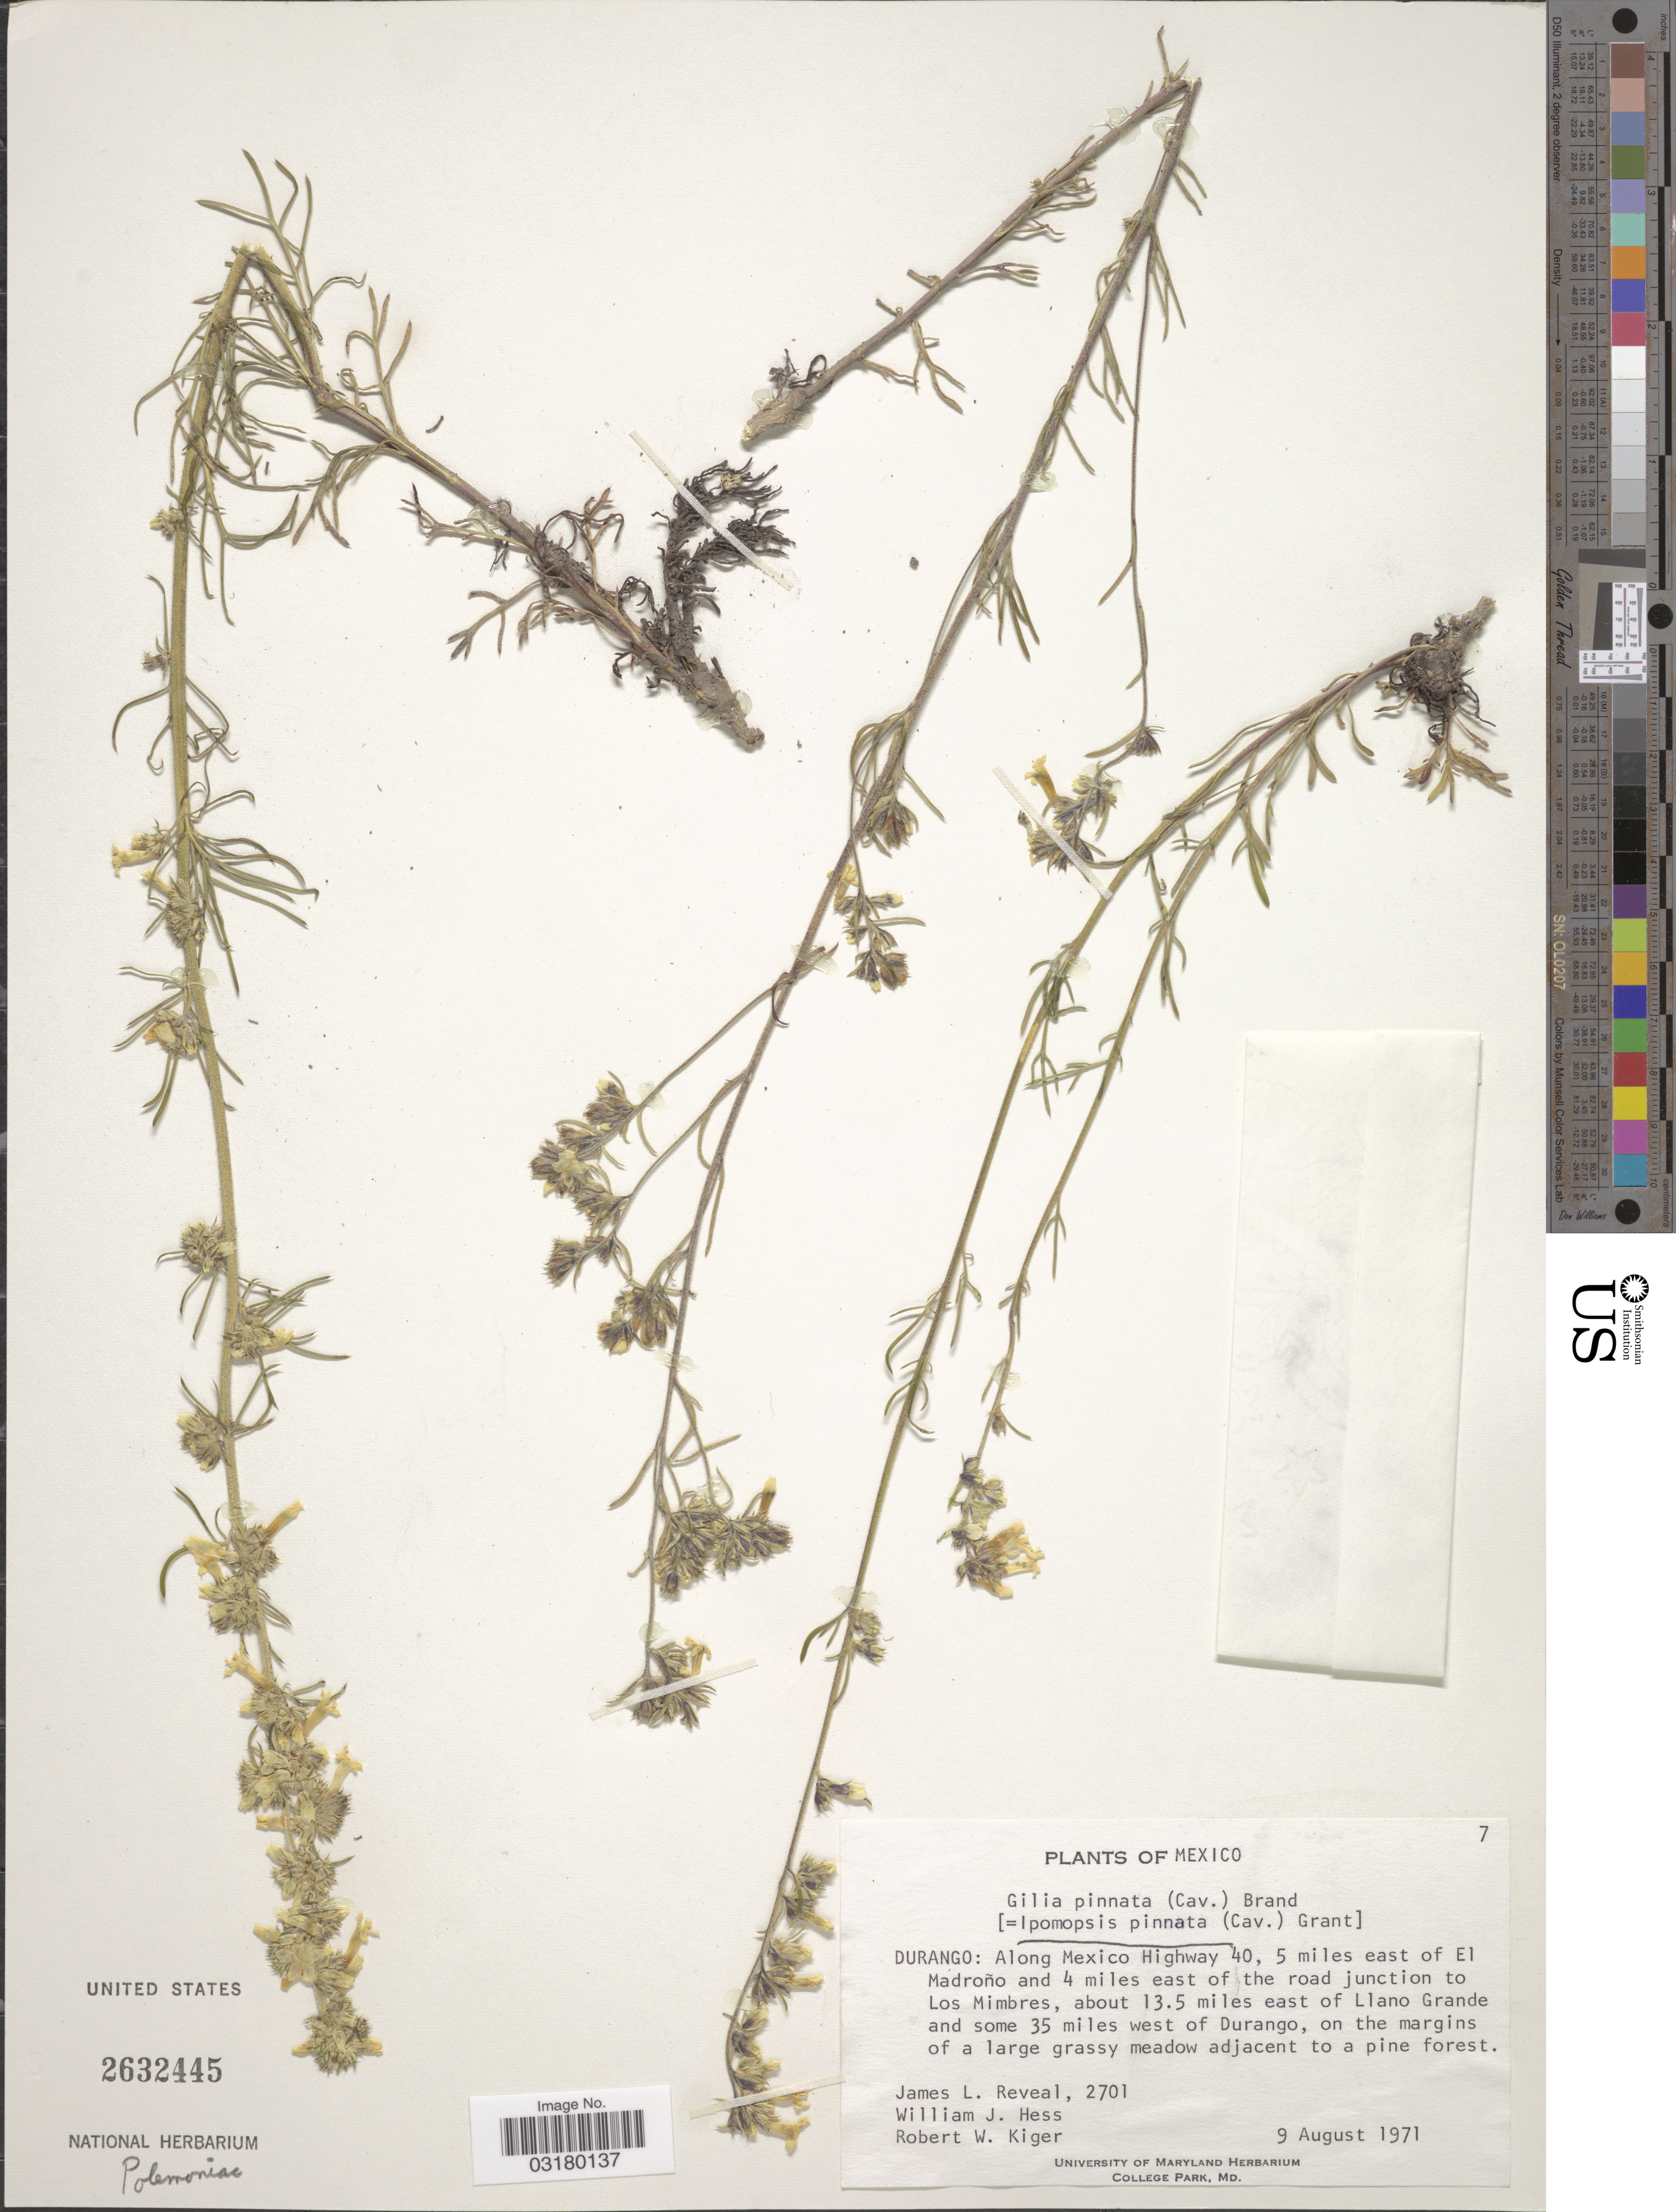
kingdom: Plantae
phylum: Tracheophyta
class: Magnoliopsida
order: Ericales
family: Polemoniaceae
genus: Ipomopsis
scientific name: Ipomopsis pinnata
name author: (Cav.) V.E. Grant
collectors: J. L. Reveal, W. Hess & R. Kiger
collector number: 2701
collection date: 1971-08-09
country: Mexico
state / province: Durango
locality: Along Mexico Highway 40, 5 miles east of El Madroño and 4 miles east of the road junction to Los Mimbres, about 13.5 miles east of Llano Grande and some 35 miles west of Durango.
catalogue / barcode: US 2632445